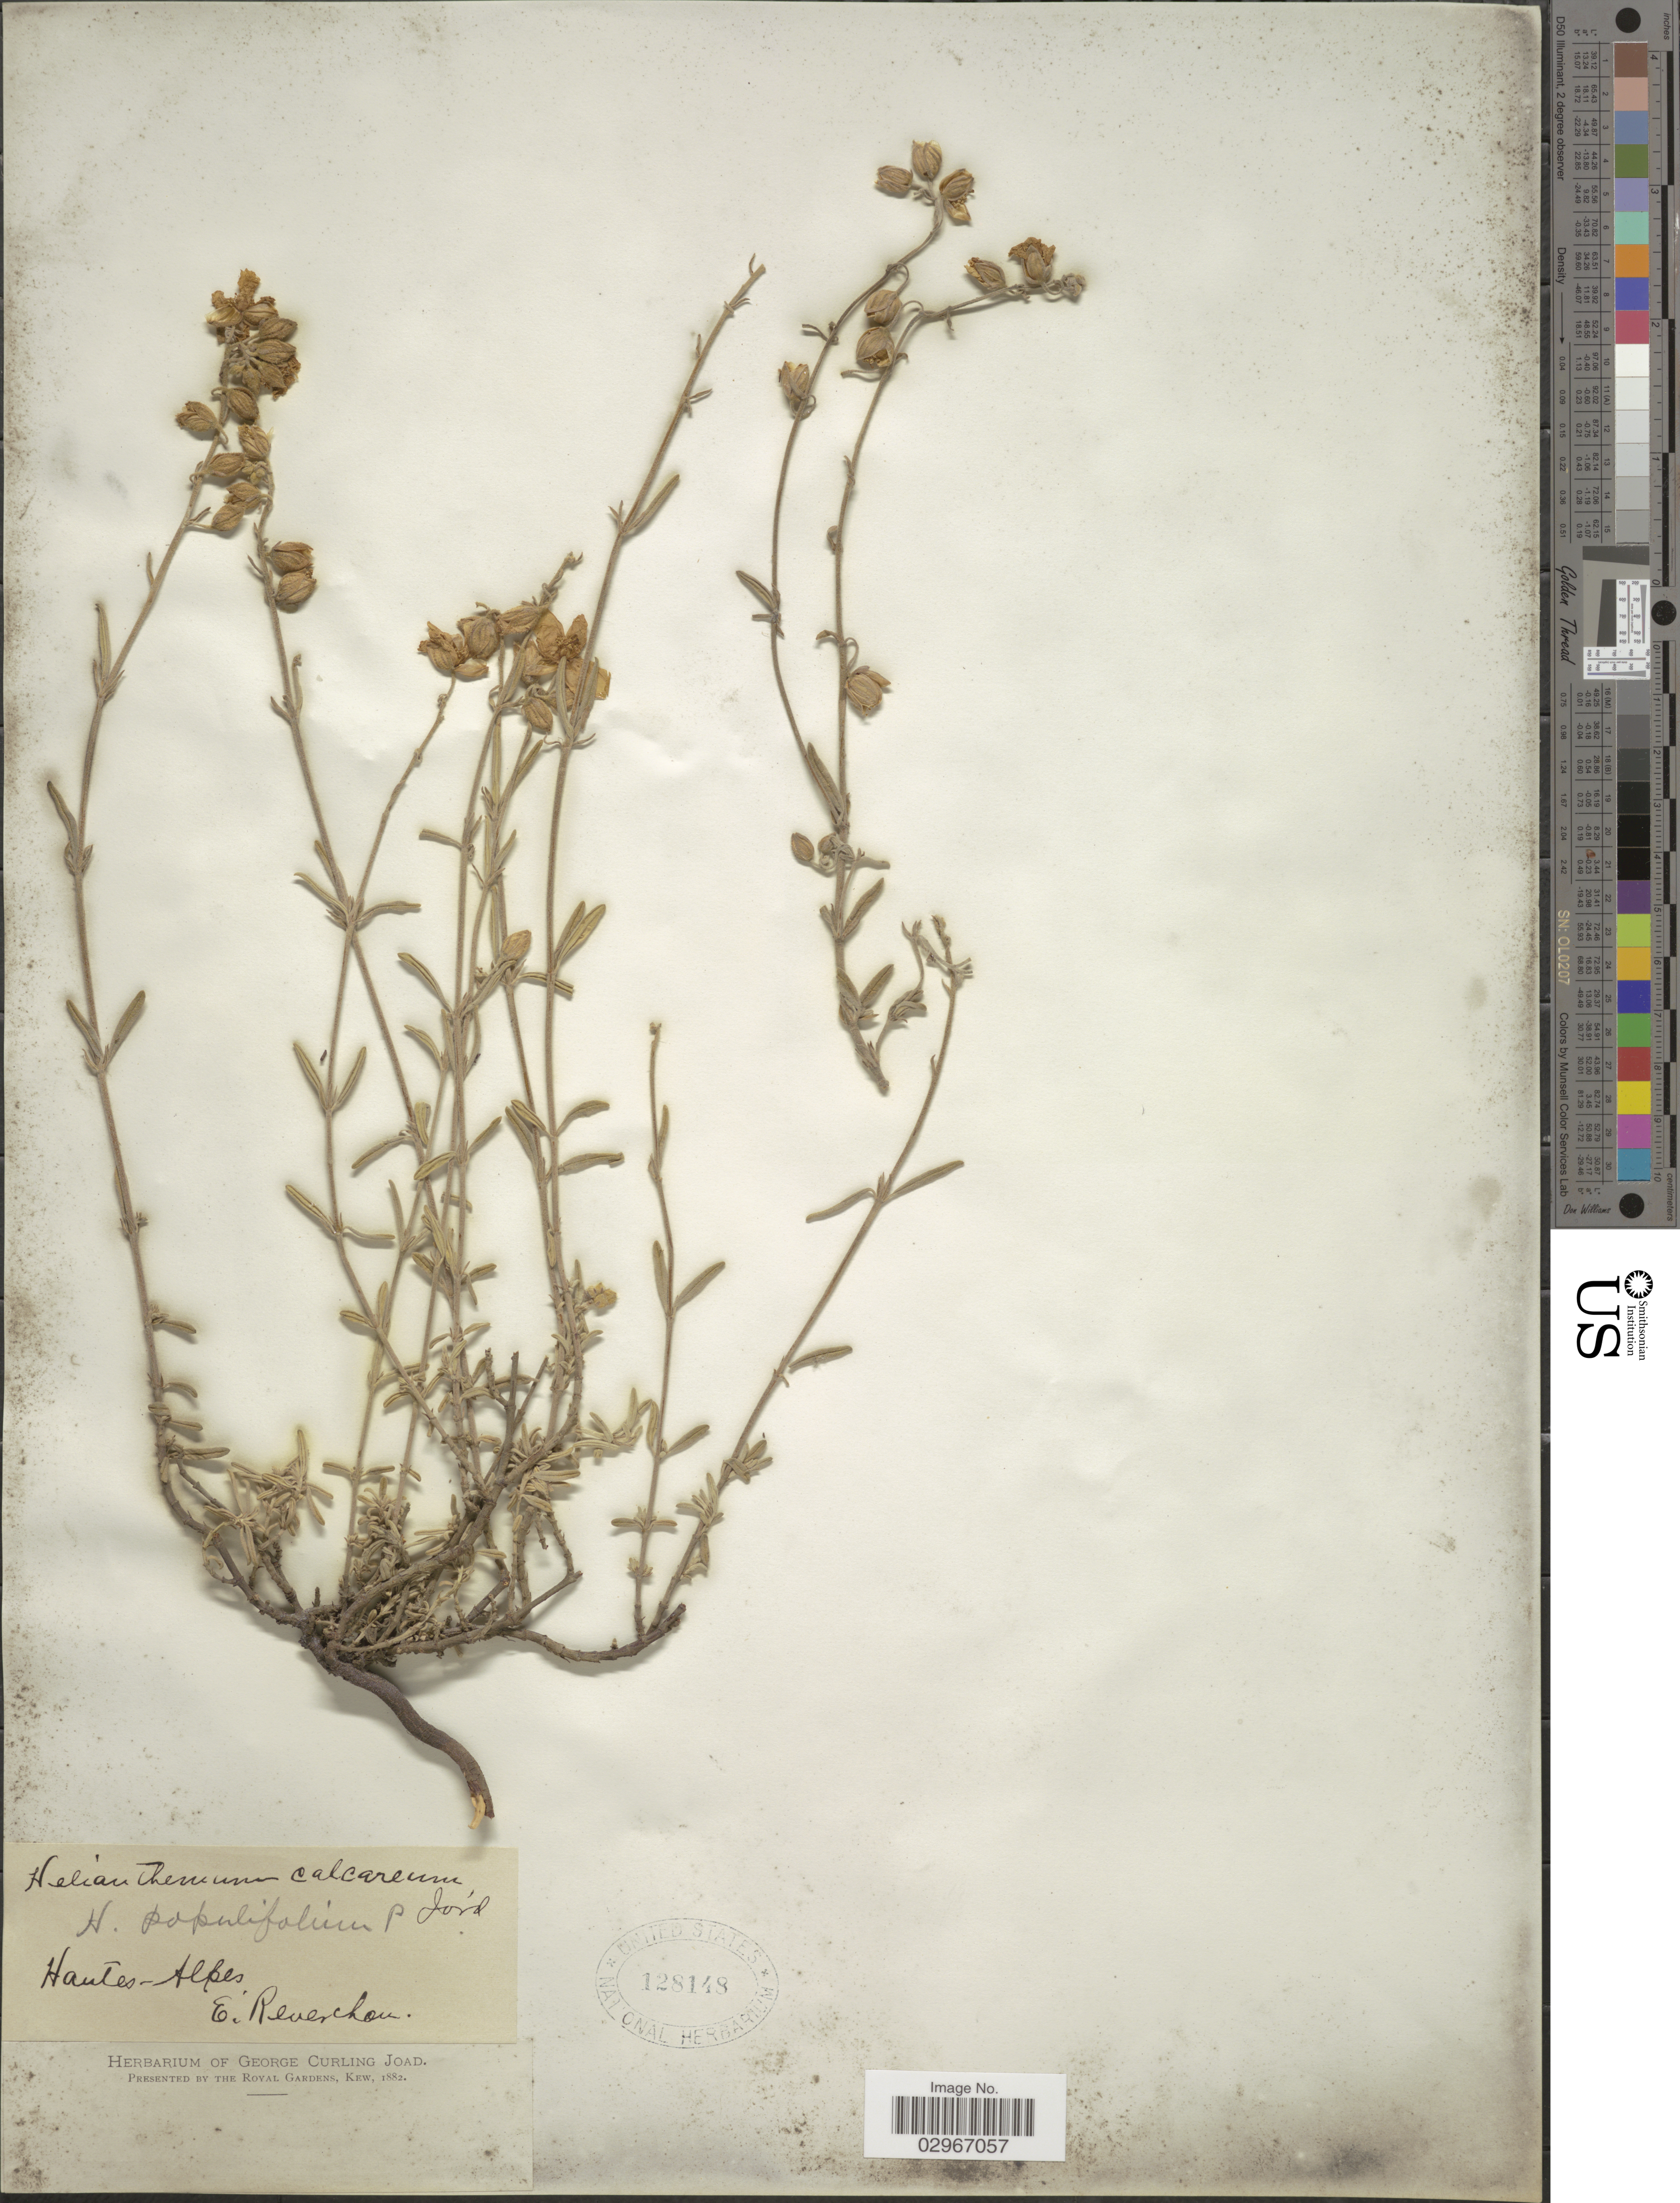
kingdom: Plantae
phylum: Tracheophyta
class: Magnoliopsida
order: Malvales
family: Cistaceae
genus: Helianthemum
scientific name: Helianthemum calcareum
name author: Jord.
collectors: E. Reverchon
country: France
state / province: Provence-Alpes-Côte d'Azur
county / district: Hautes-Alpes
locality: Hautes-Alpes.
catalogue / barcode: US 128148